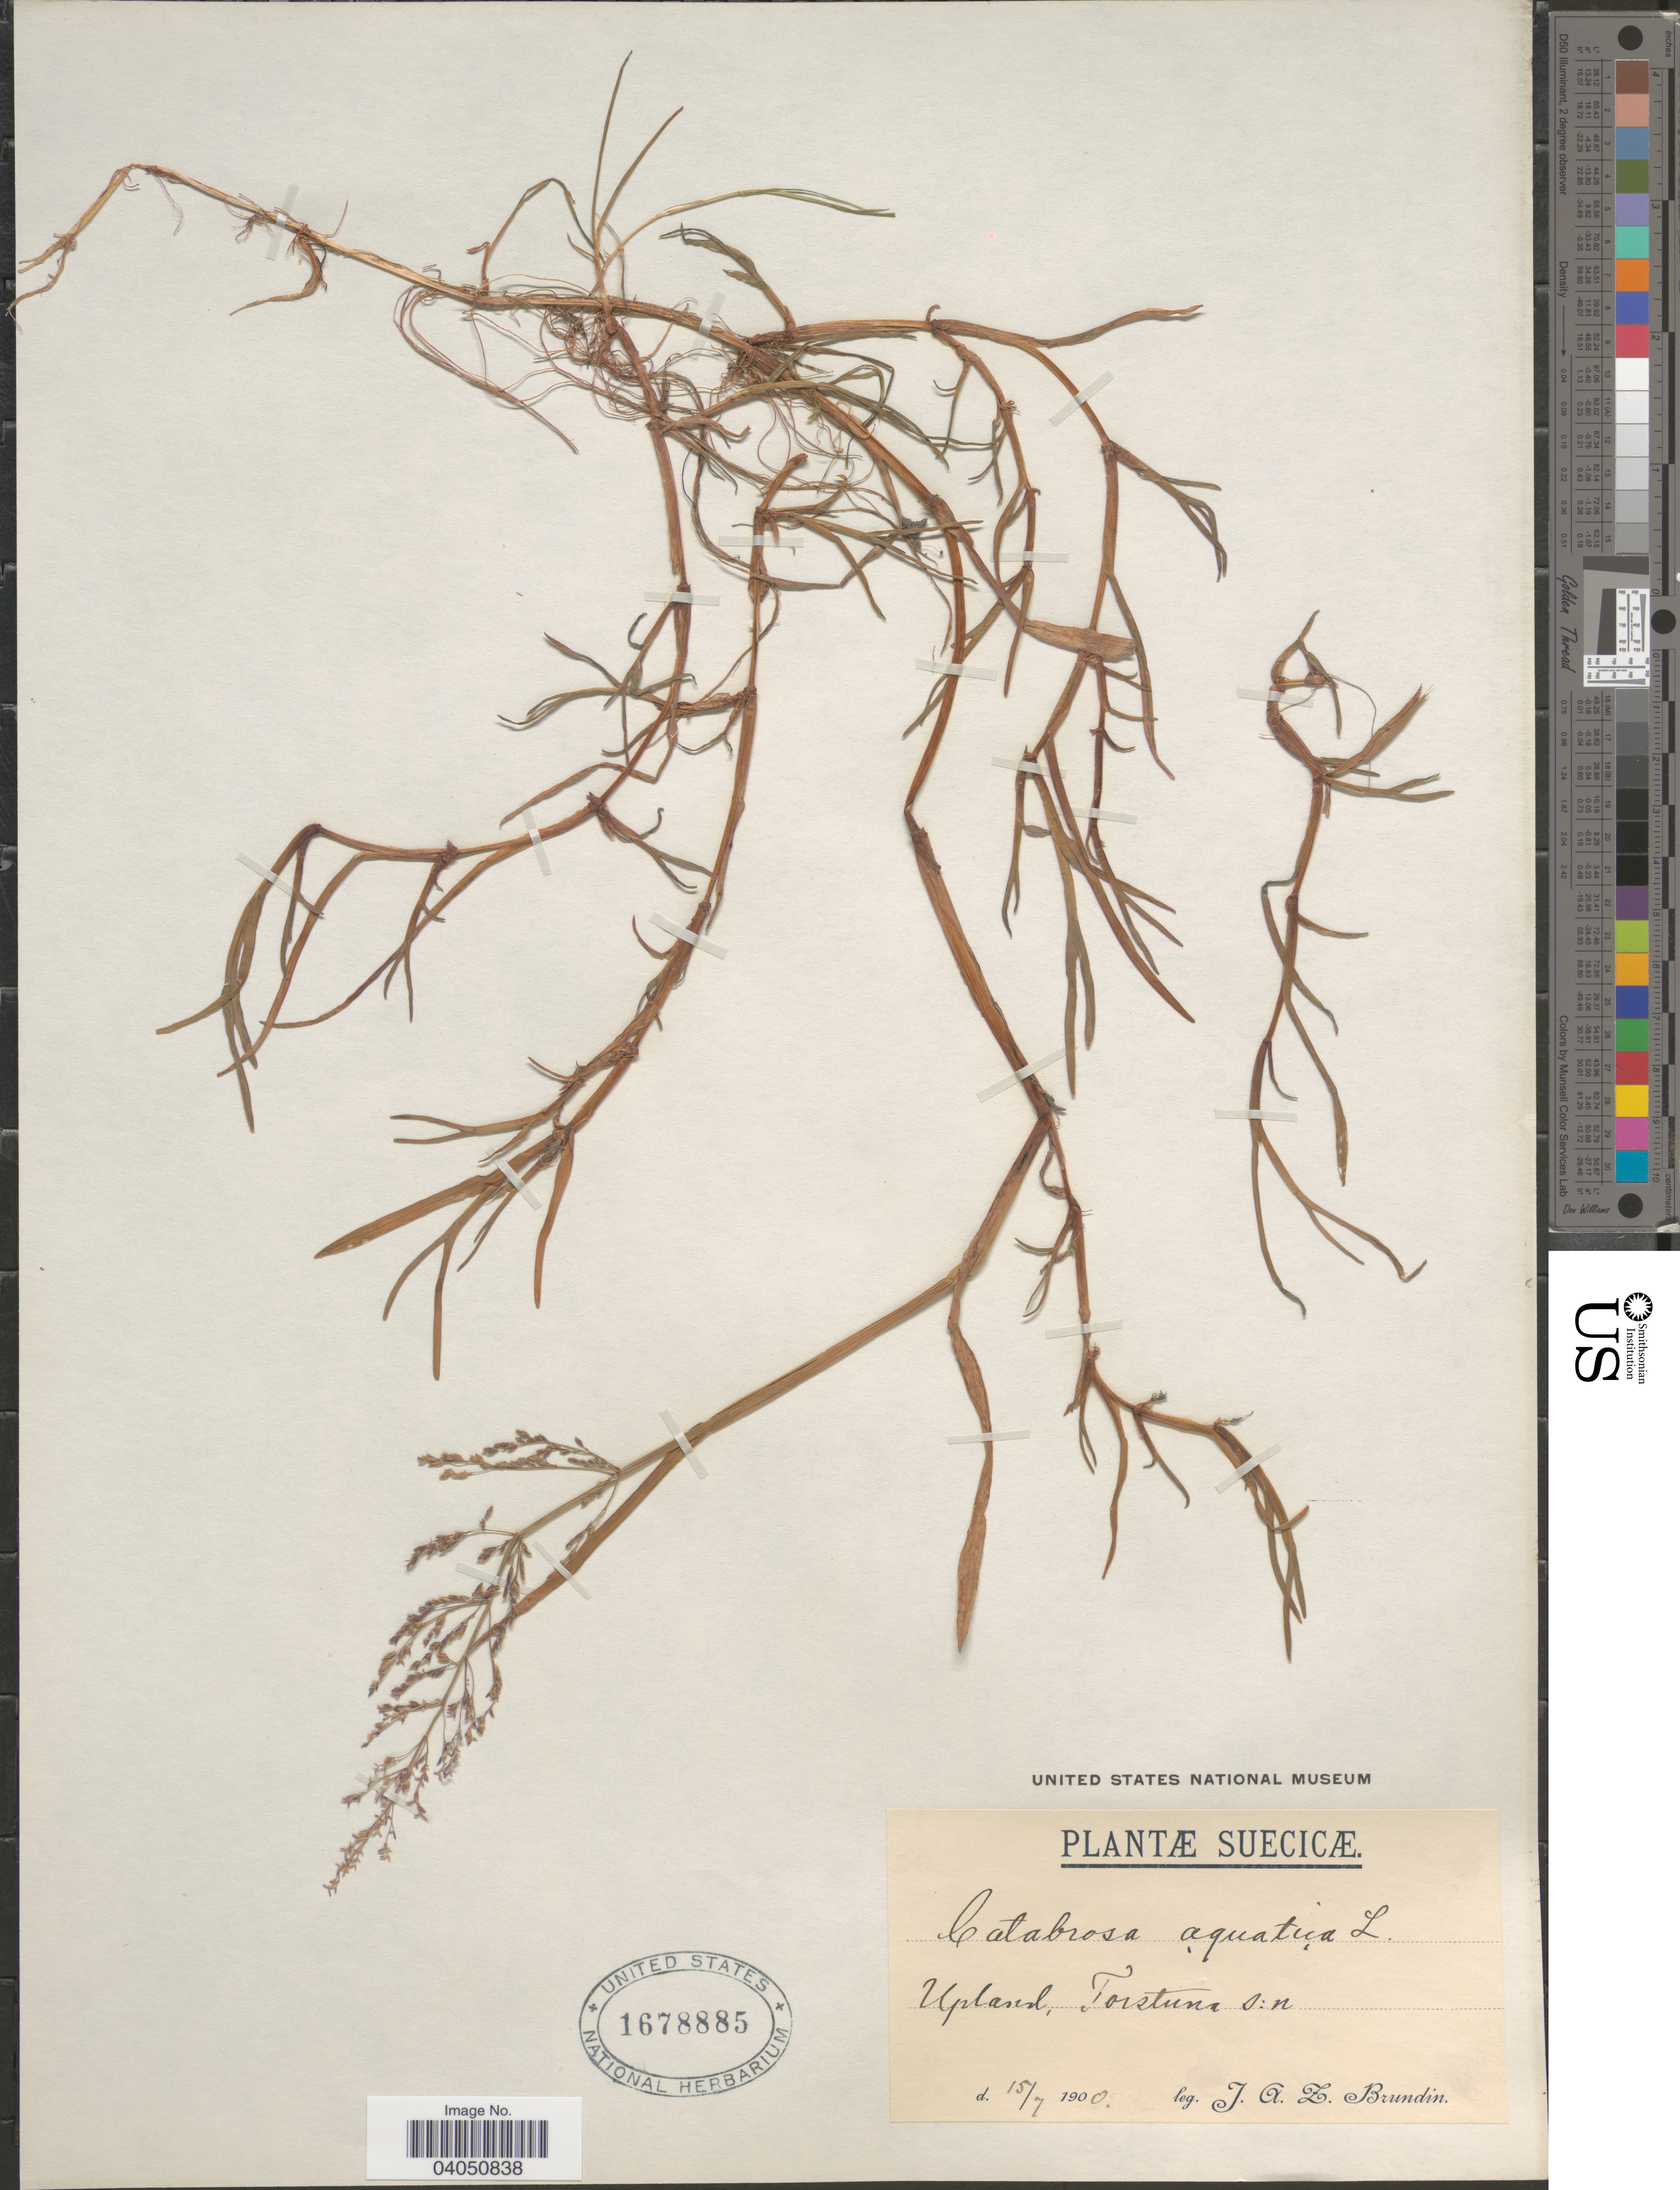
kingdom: Plantae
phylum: Tracheophyta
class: Liliopsida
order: Poales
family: Poaceae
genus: Catabrosa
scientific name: Catabrosa aquatica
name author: (L.) P. Beauv.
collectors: J. Brundin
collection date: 1900-07-15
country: Sweden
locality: Suecicæ. Upland, Forstuna.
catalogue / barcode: US 1678885